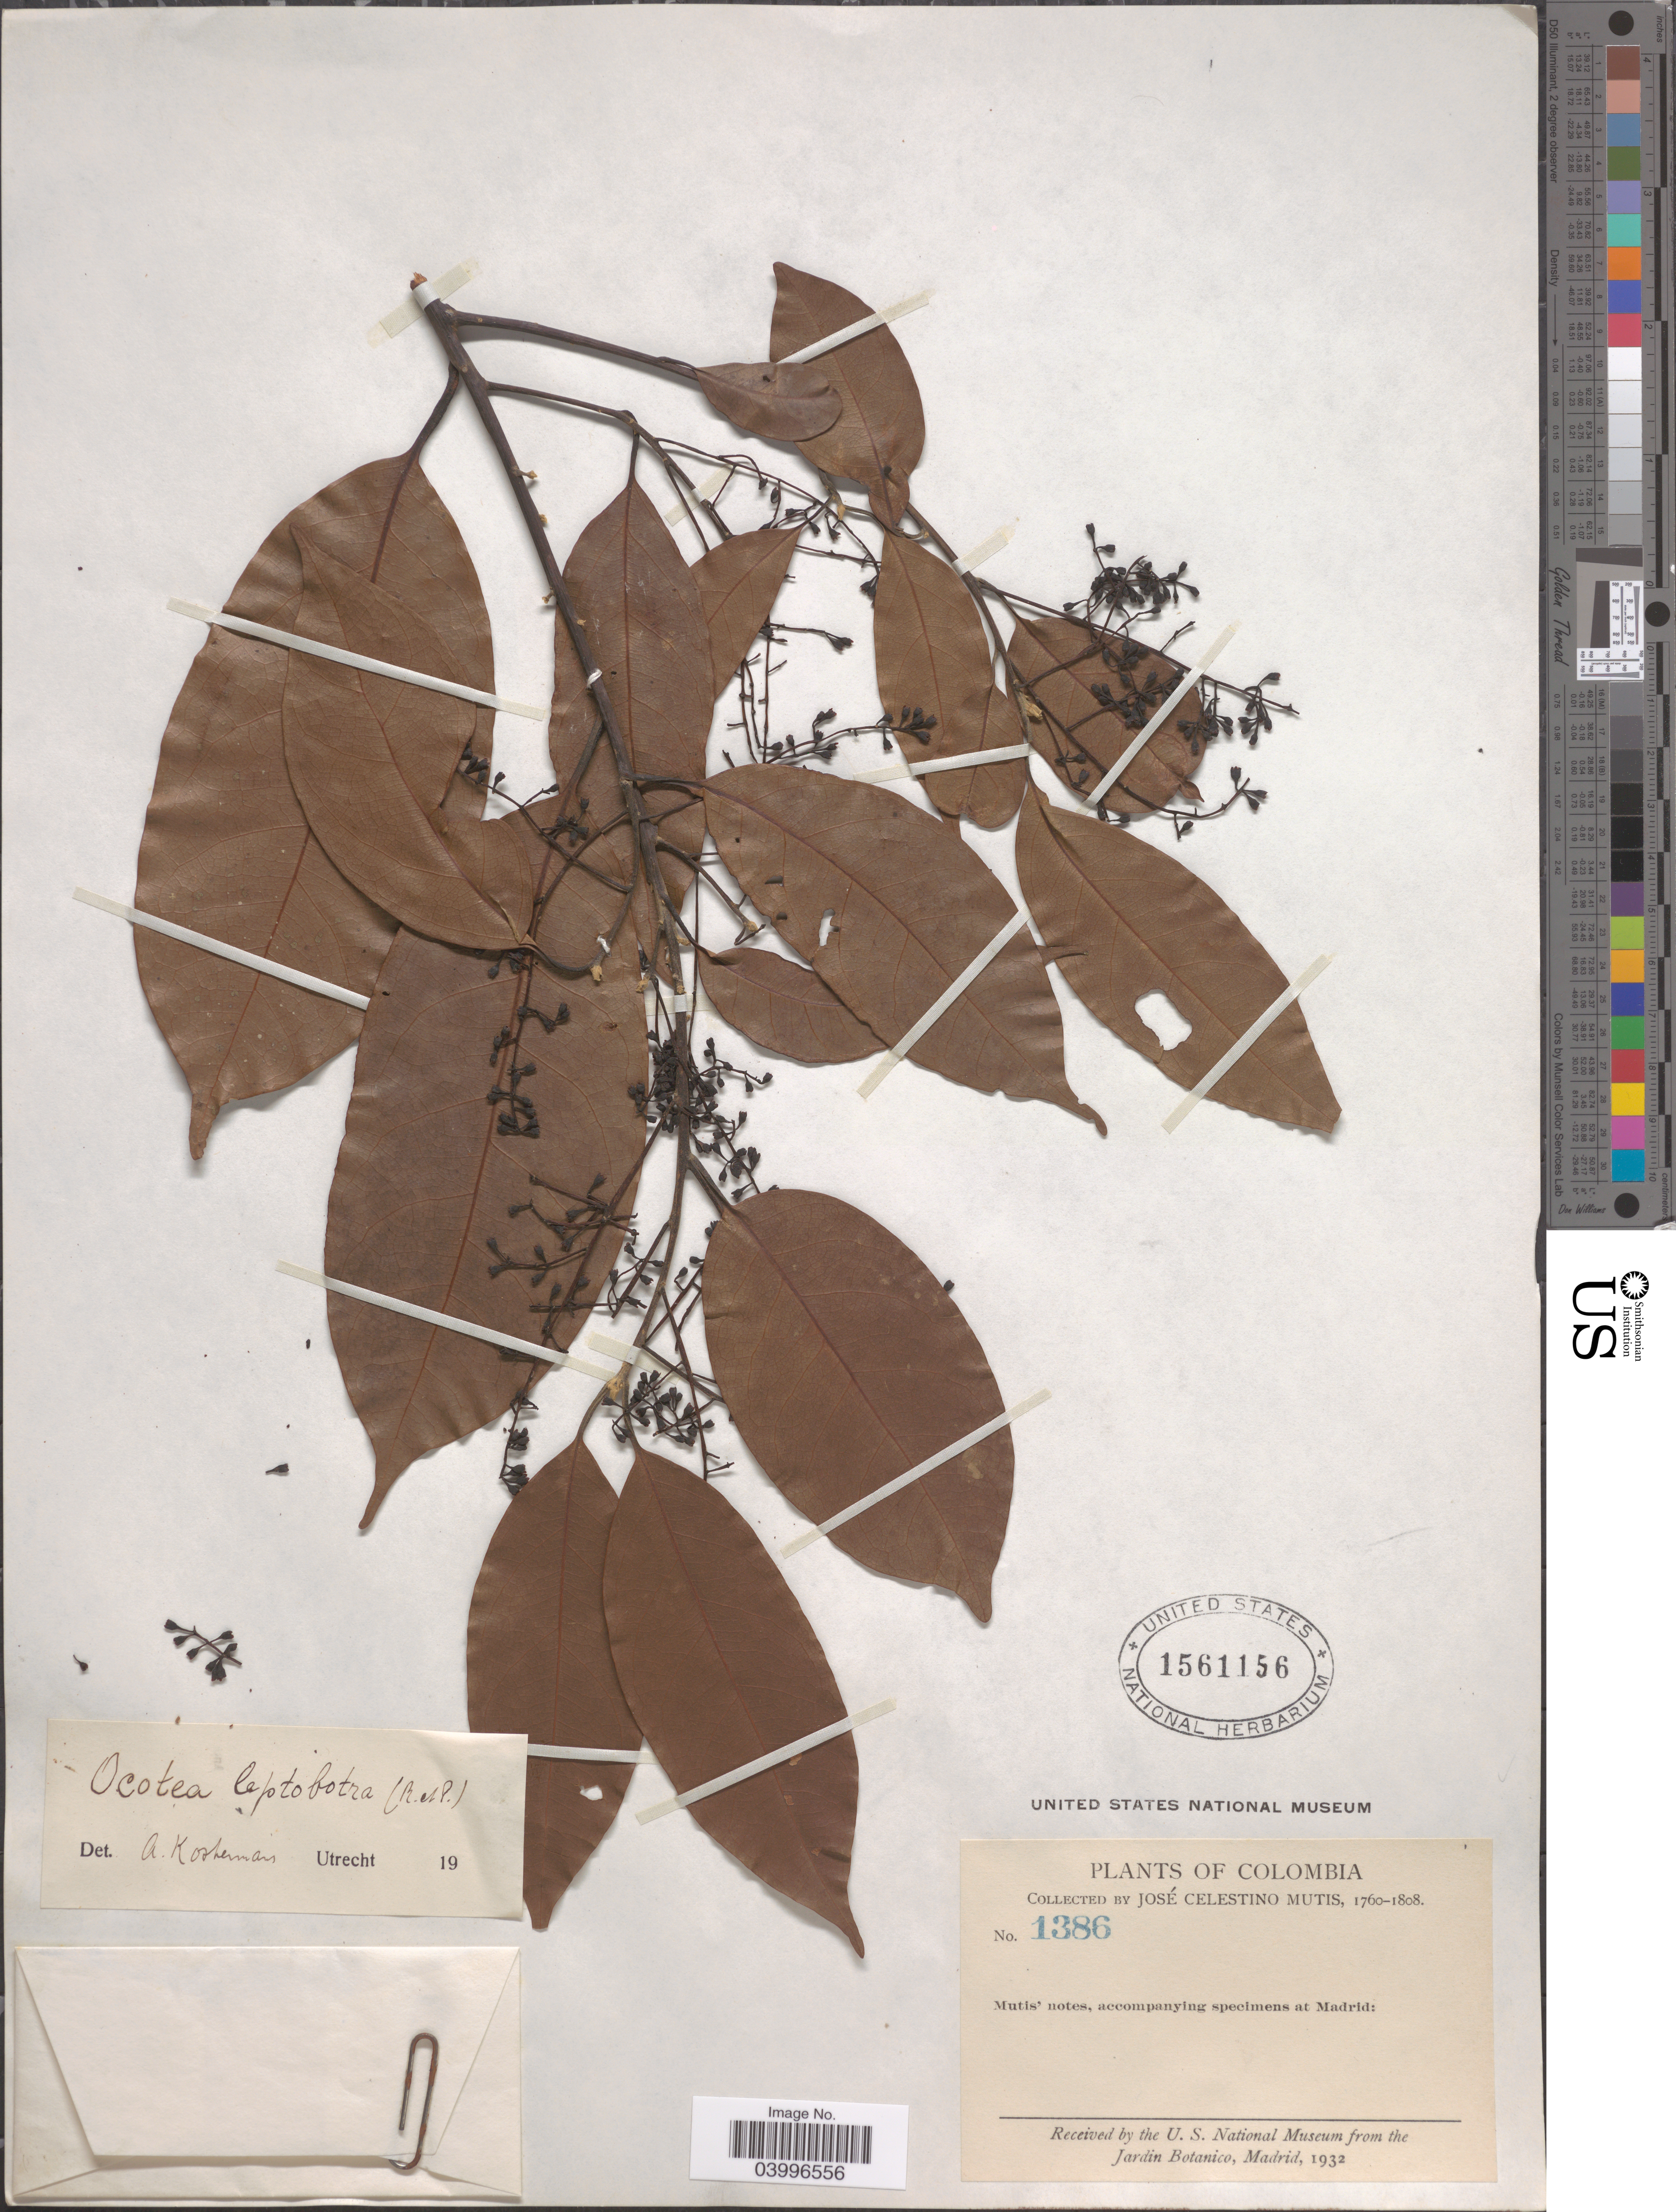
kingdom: Plantae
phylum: Tracheophyta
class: Magnoliopsida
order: Laurales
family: Lauraceae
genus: Ocotea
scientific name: Ocotea leptobotra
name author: (Ruiz et al.) Mez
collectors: J. C. B. Mutis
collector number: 1386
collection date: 1760/1808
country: Colombia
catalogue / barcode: US 1561156